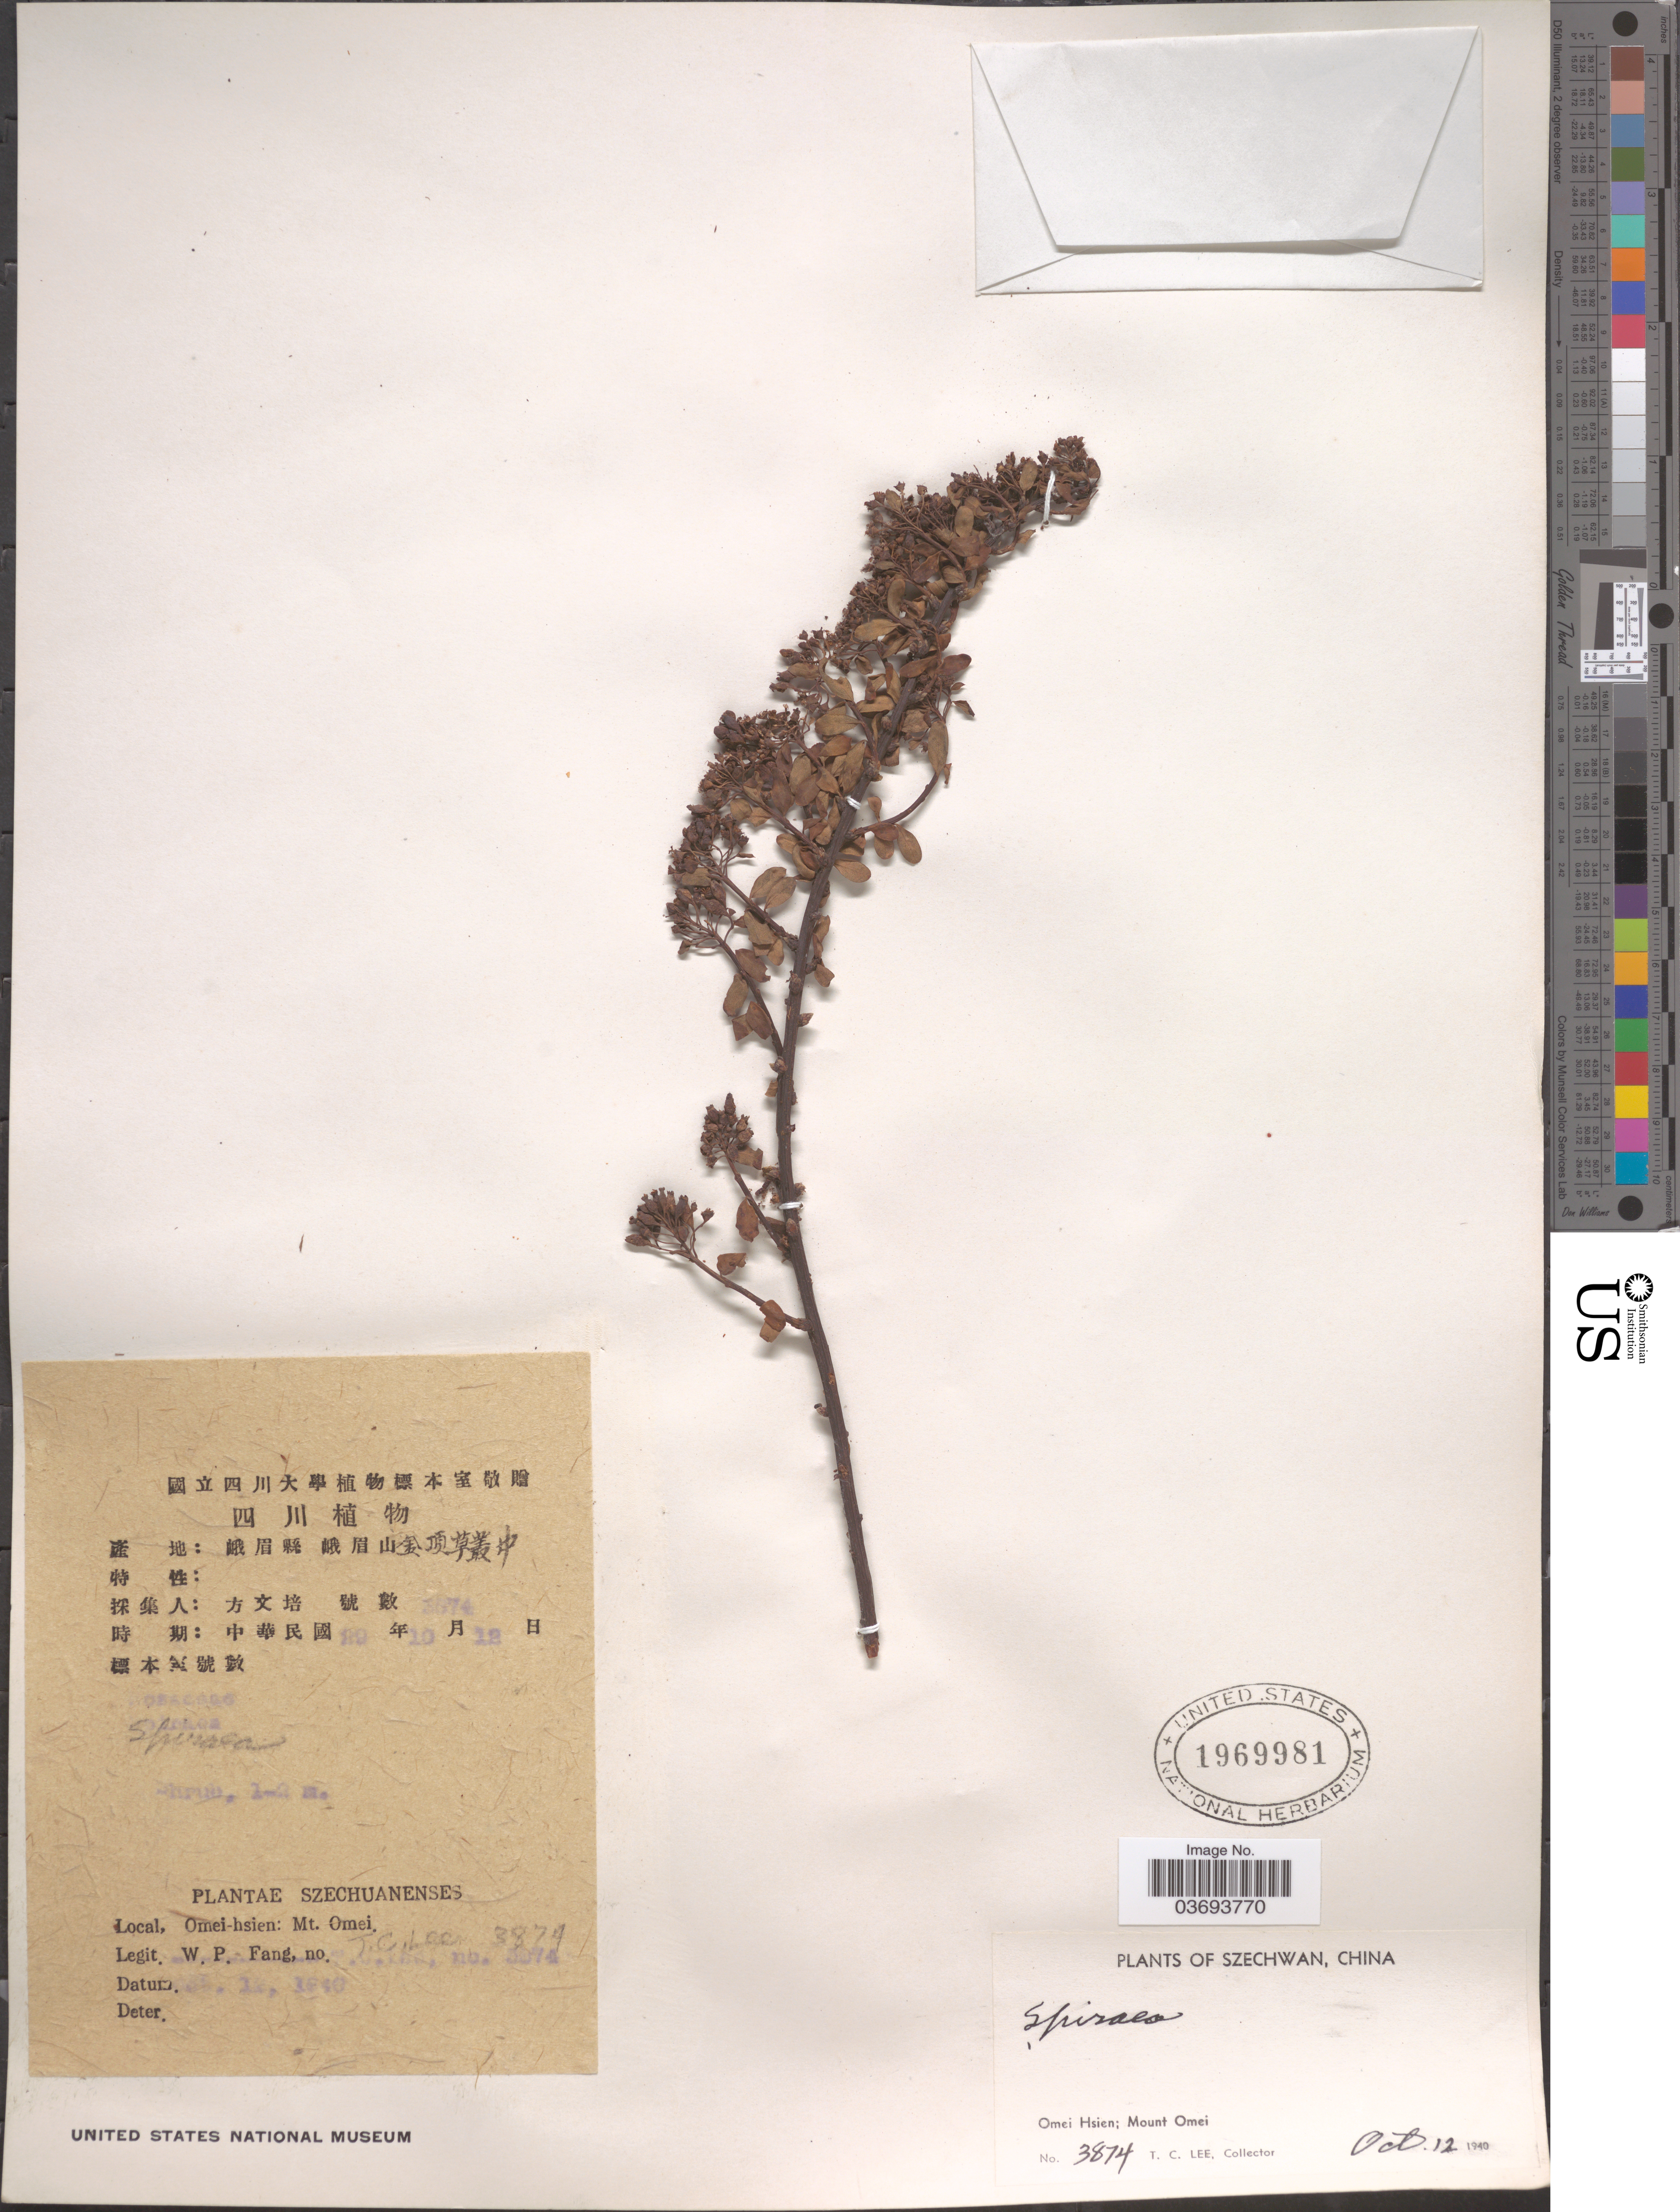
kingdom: Plantae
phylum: Tracheophyta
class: Magnoliopsida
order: Rosales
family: Rosaceae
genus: Spiraea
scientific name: Spiraea sp.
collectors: T. Lee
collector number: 3874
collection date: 1940-10-12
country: China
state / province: Sichuan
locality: Szechuanenses. Omei-hsien: Mt. Omei.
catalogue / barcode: US 1969981